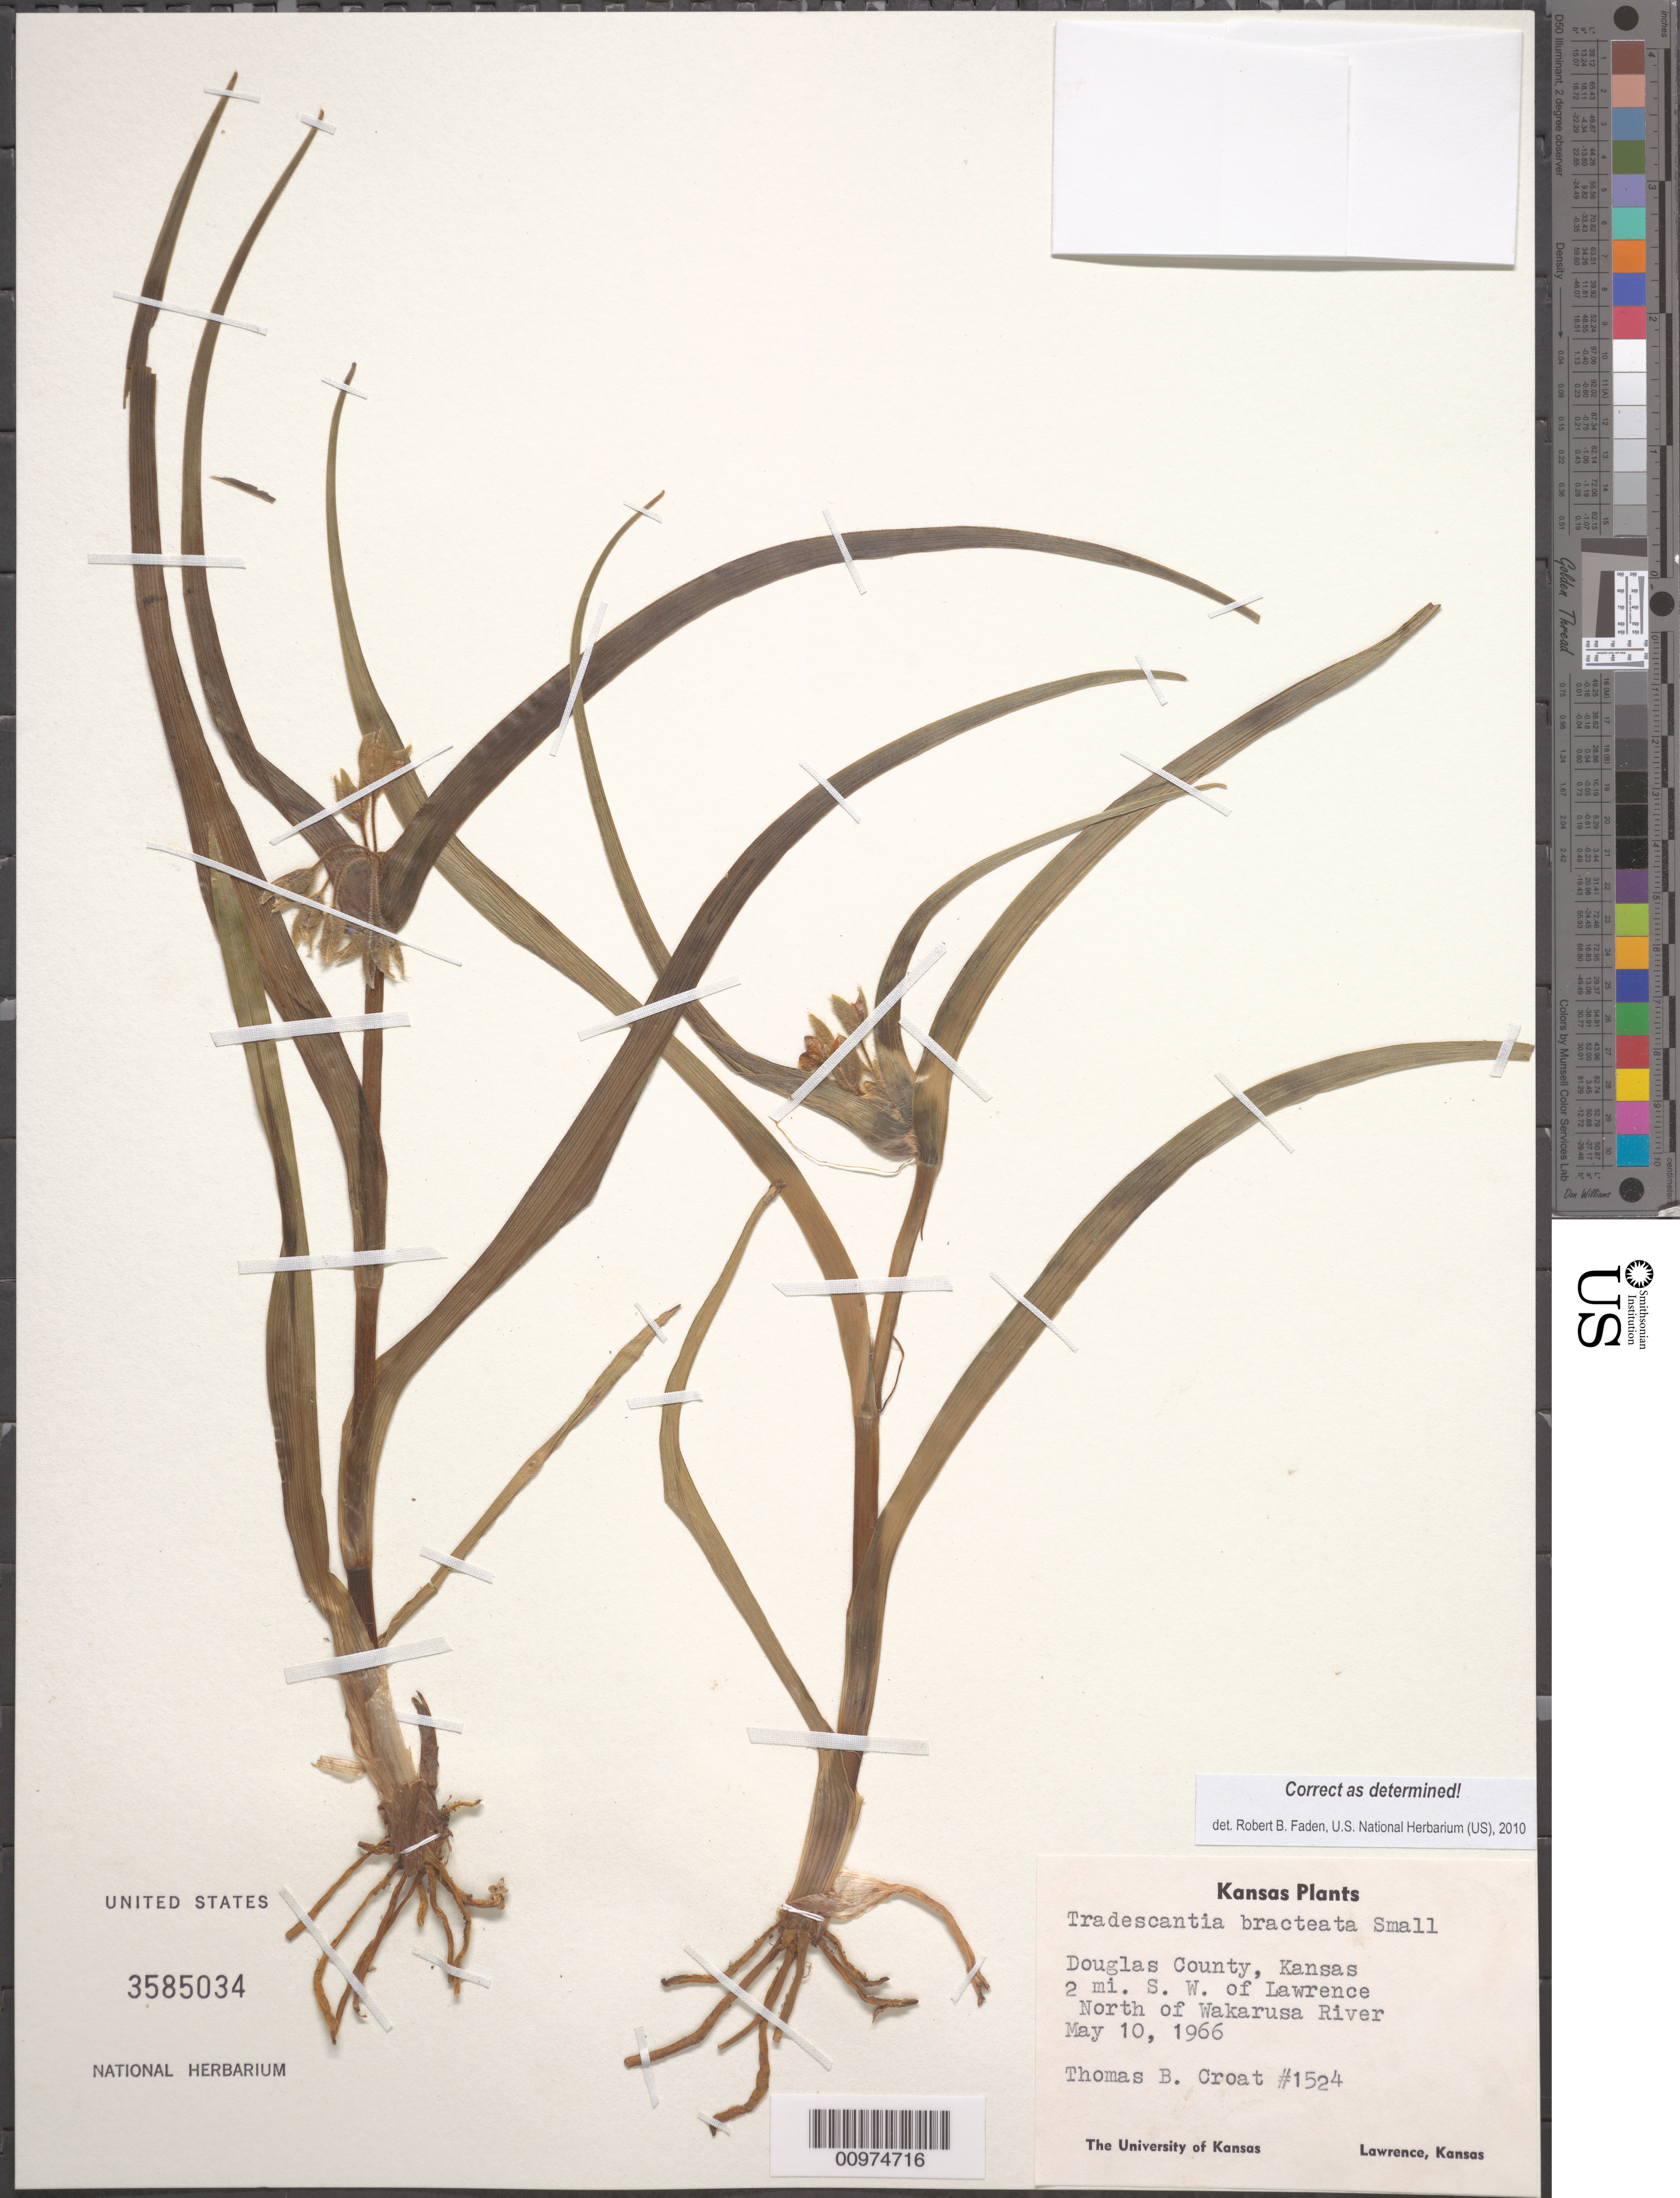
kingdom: Plantae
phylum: Tracheophyta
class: Liliopsida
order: Commelinales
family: Commelinaceae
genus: Tradescantia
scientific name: Tradescantia bracteata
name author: Small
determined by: Faden, Robert B., (US), Smithsonian Institution - National Museum of Natural History (UNITED STATES)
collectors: T. B. Croat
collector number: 1524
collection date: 1966-05-10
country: United States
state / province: Kansas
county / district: Douglas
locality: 2 mi SW of Lawrence North of Wakarusa River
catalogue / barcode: US 3585034